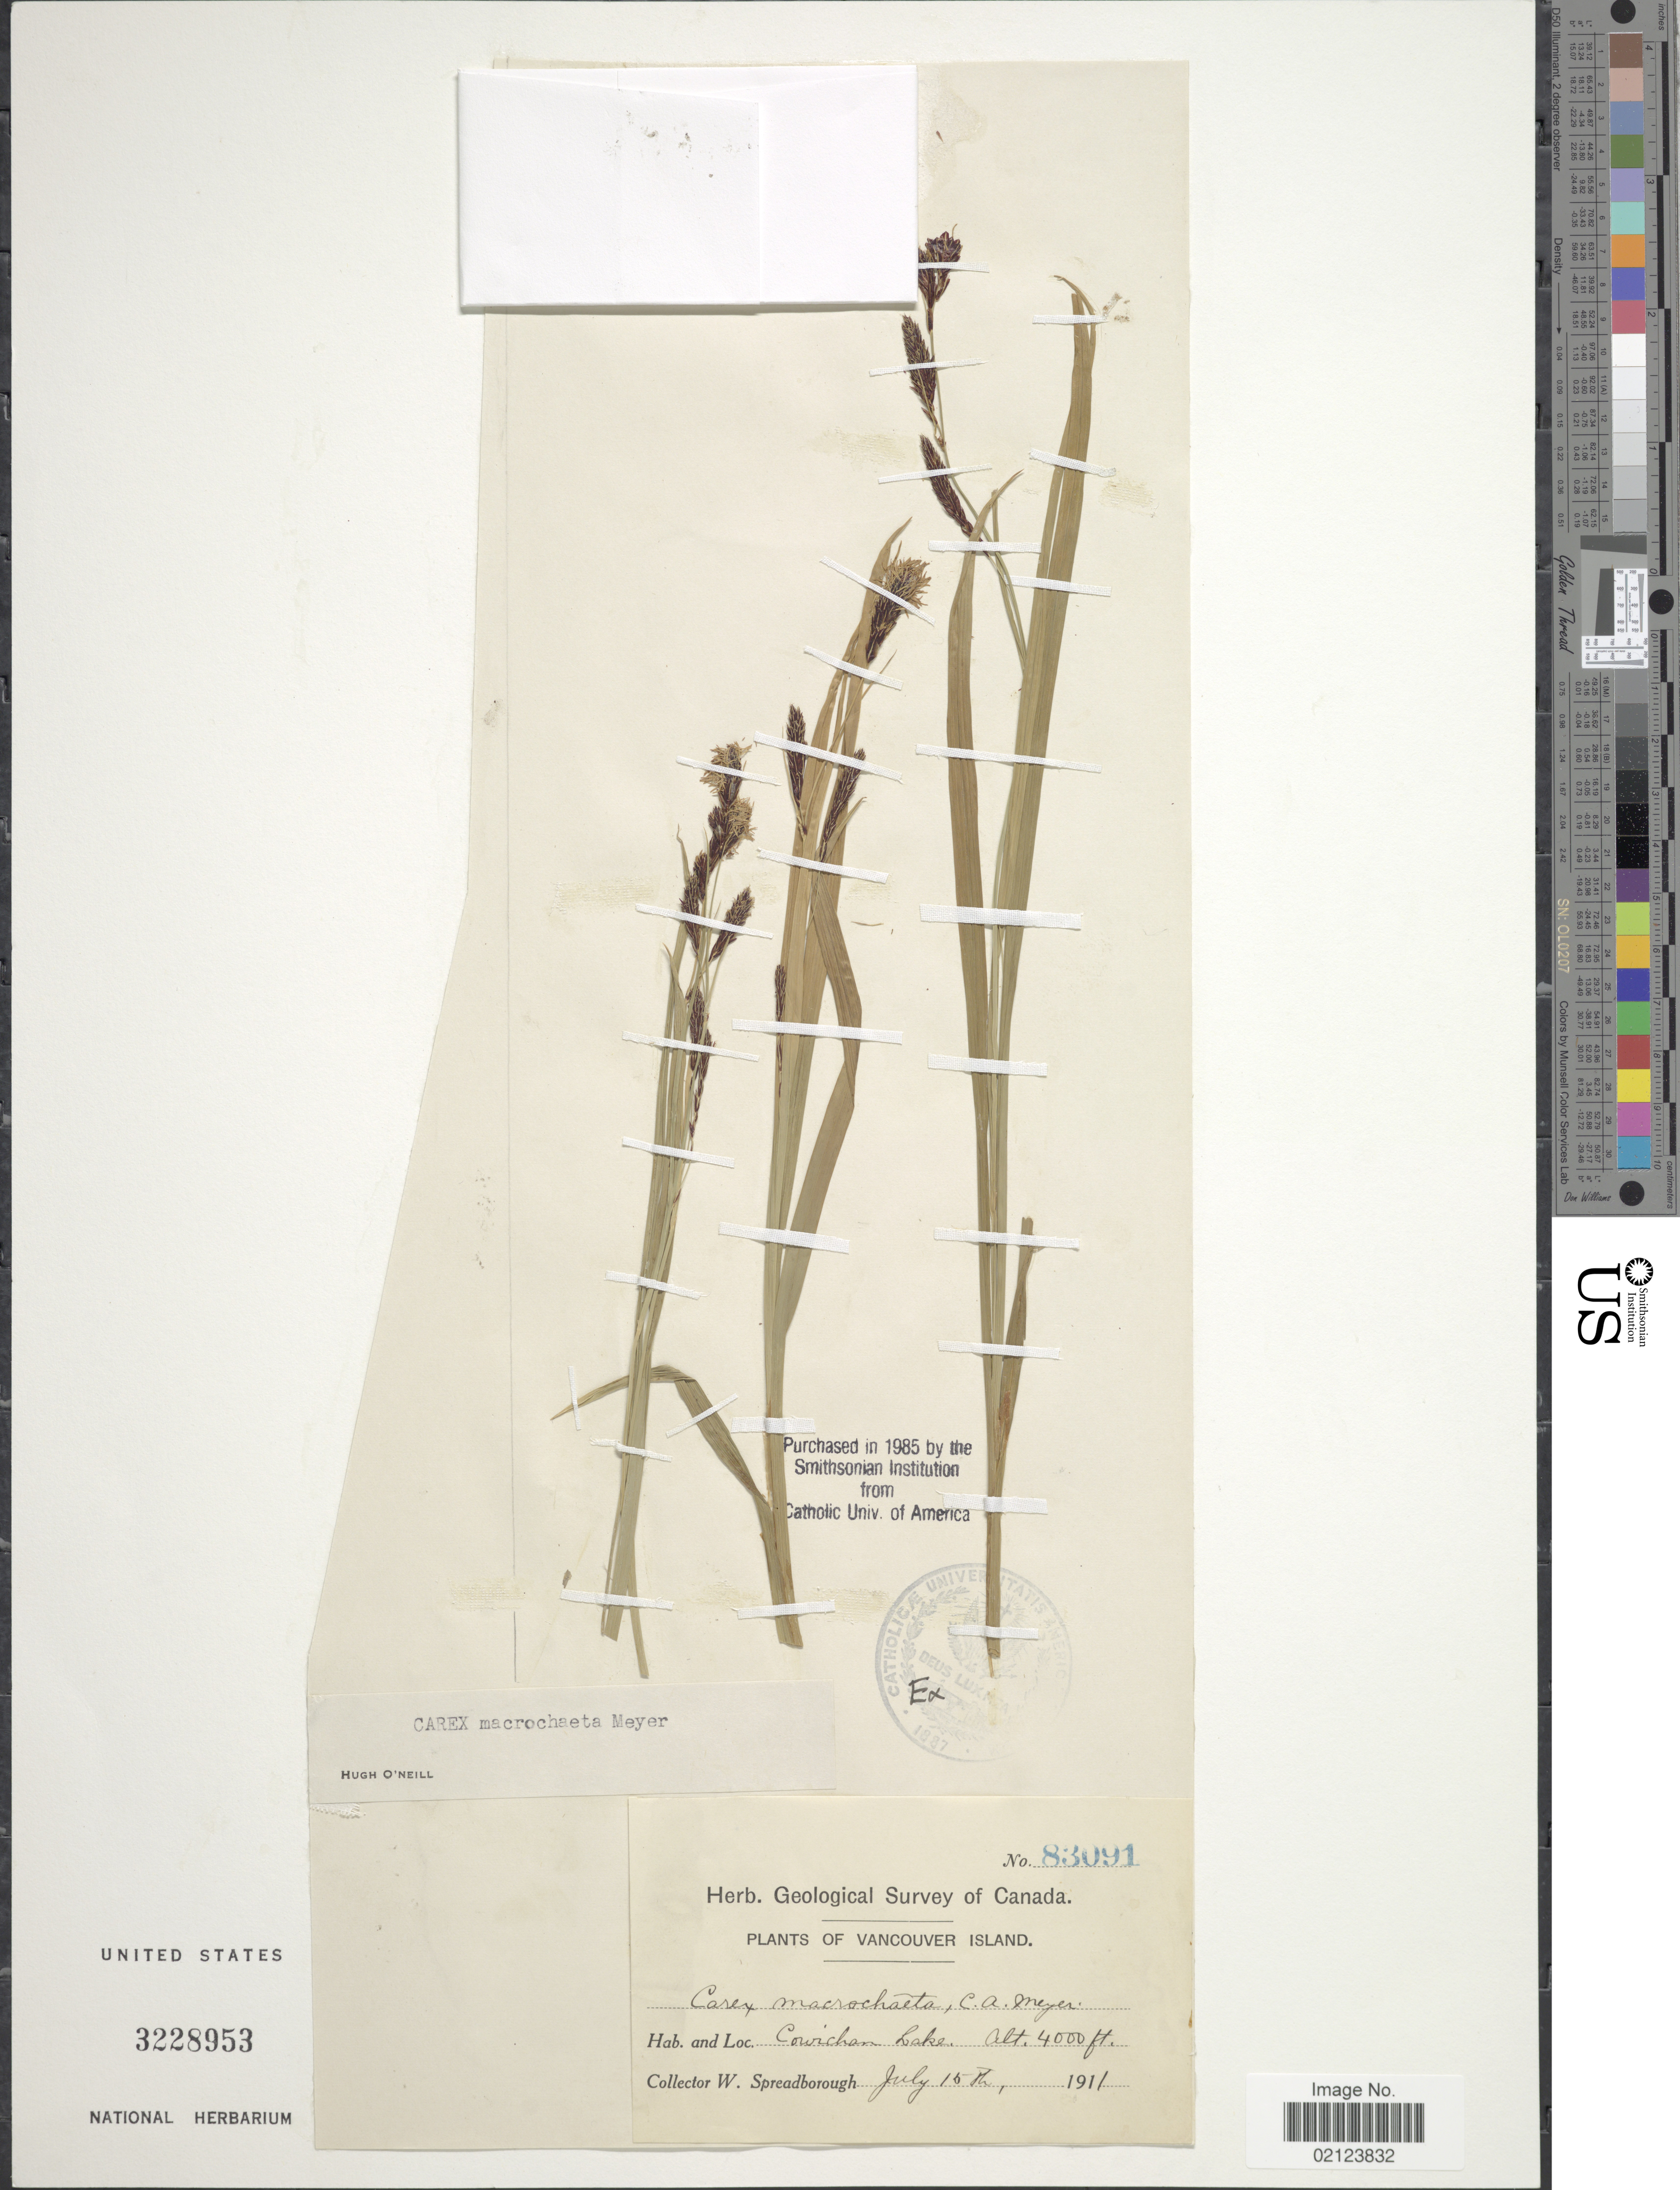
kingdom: Plantae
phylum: Tracheophyta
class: Liliopsida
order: Poales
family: Cyperaceae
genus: Carex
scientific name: Carex macrochaeta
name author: C.A. Mey.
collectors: W. Spreadborough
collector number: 83091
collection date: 1911-07-15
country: Canada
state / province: British Columbia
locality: Vancouver Island. Cowichan Lake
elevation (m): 1219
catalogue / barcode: US 3228953